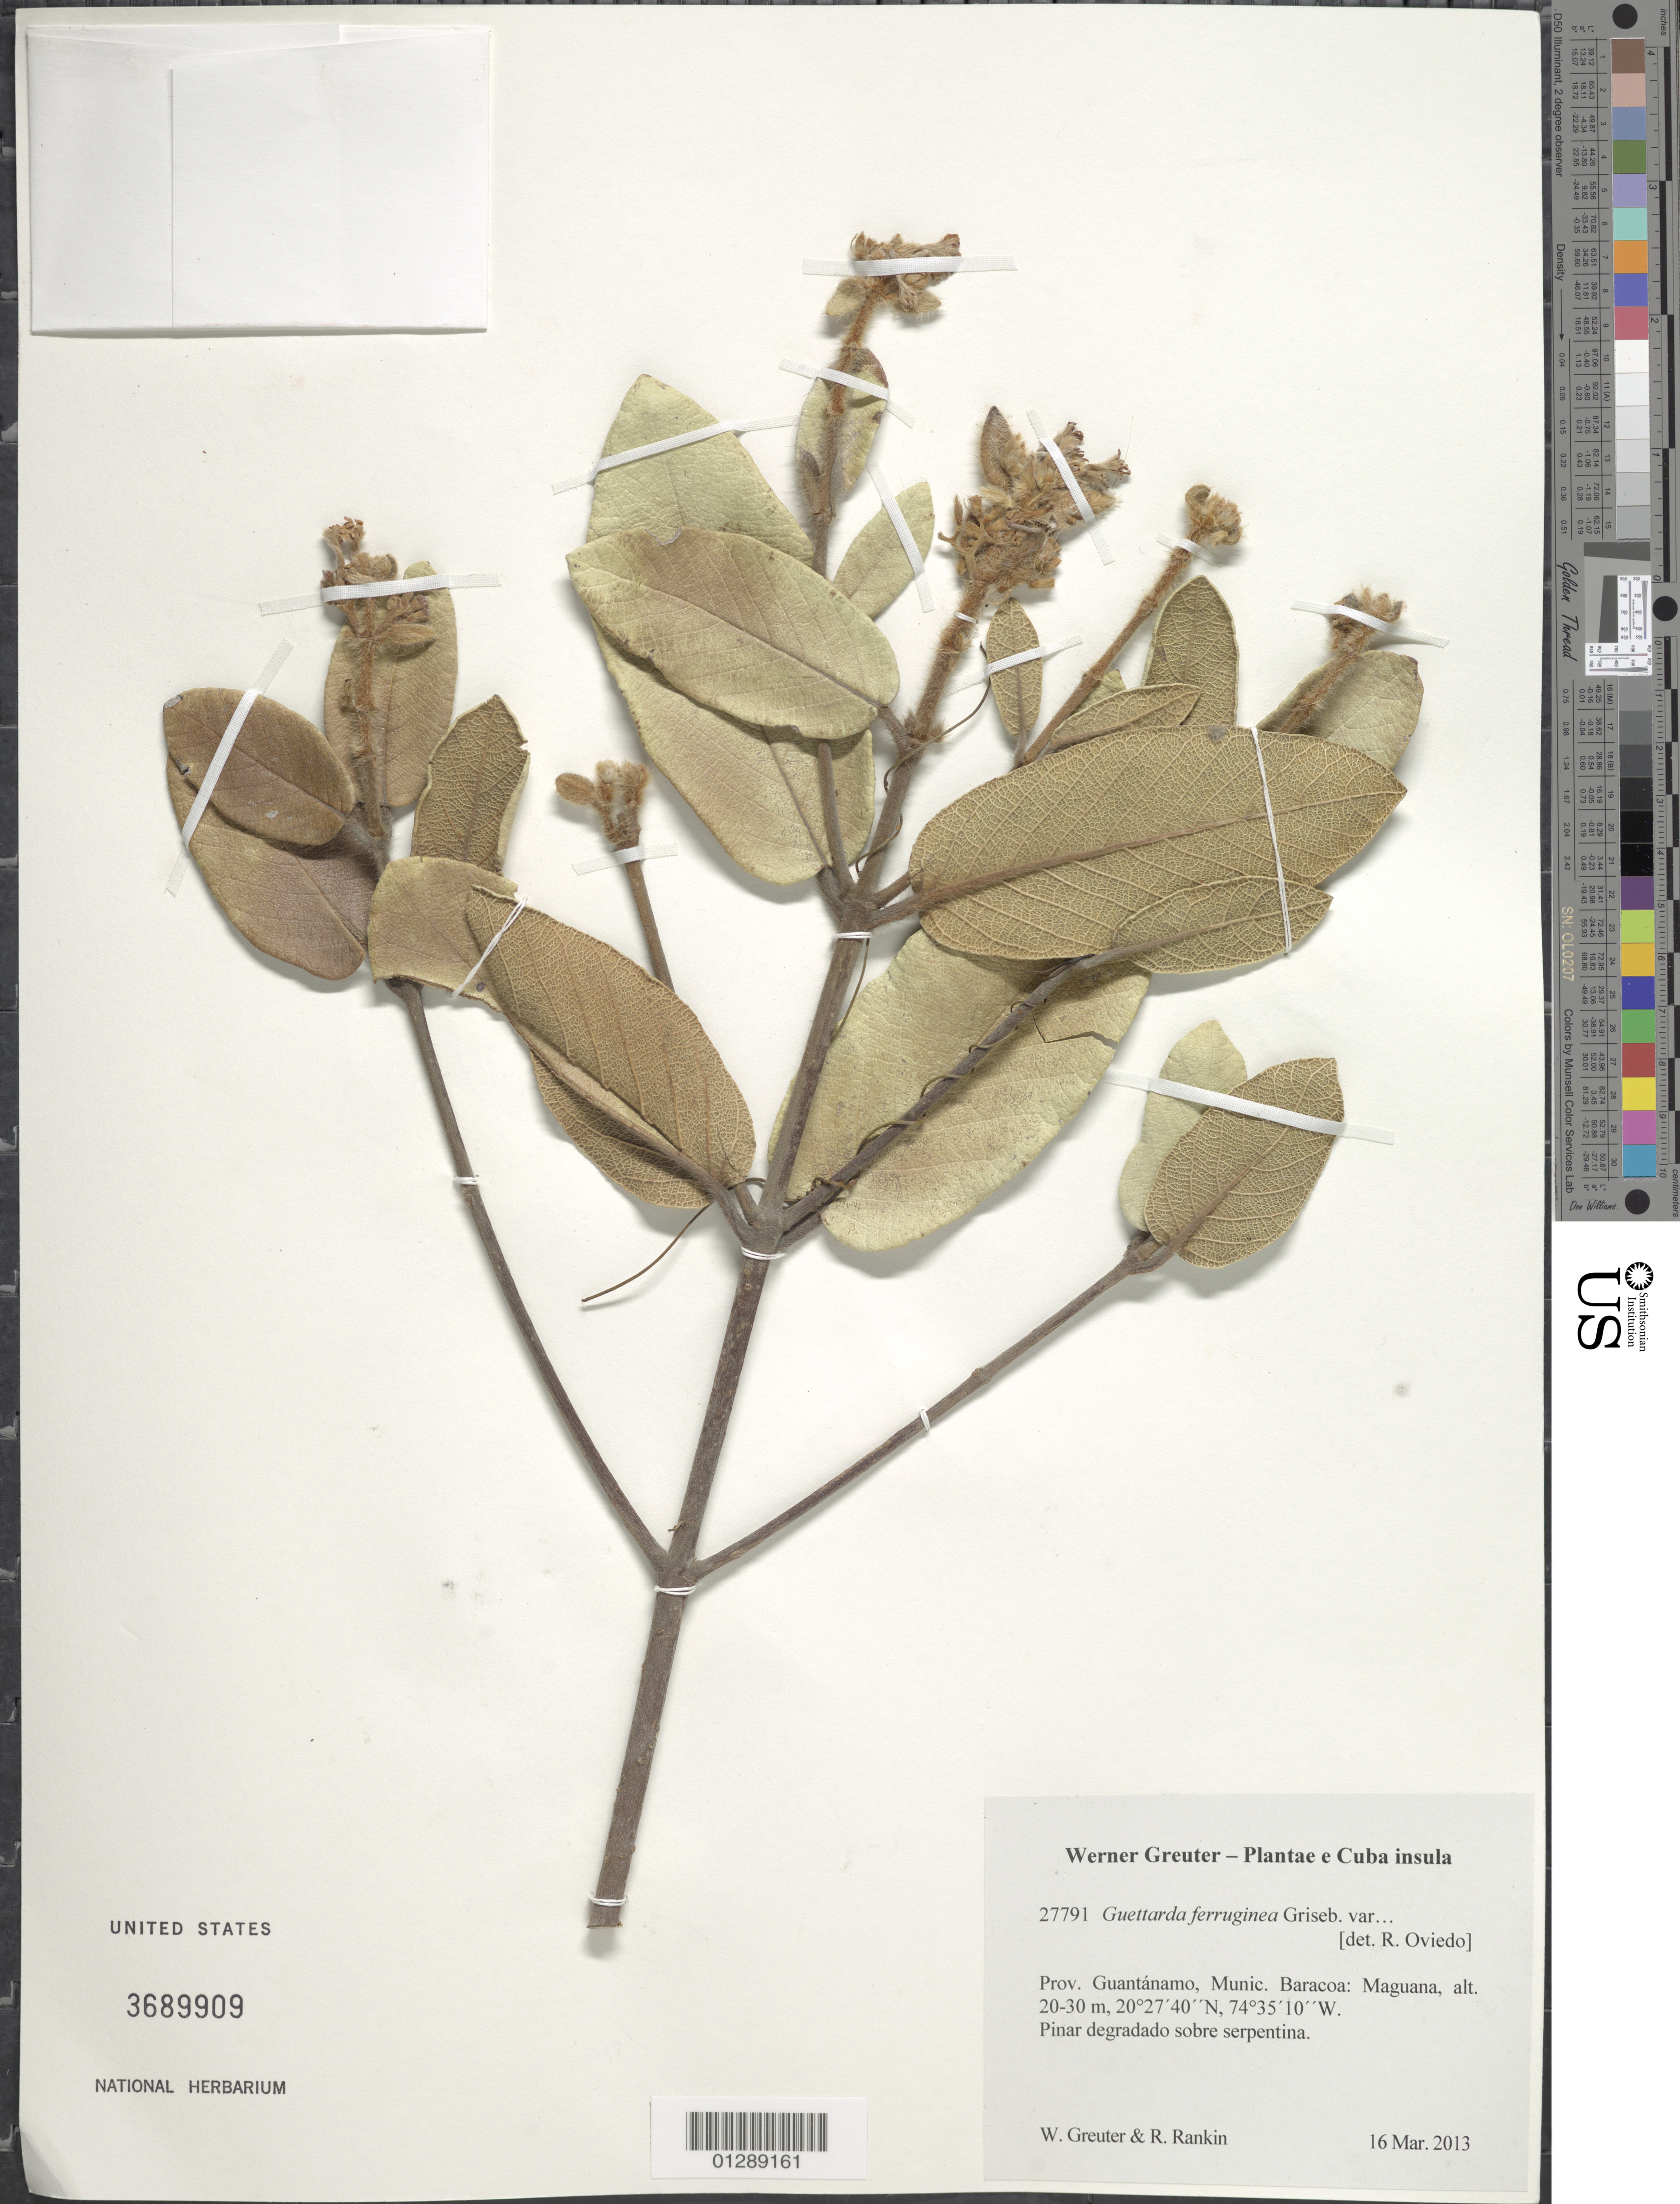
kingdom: Plantae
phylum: Tracheophyta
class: Magnoliopsida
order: Gentianales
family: Rubiaceae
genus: Guettarda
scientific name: Guettarda ferruginea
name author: Griseb.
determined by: Oviedo, R.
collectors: W. R. Greuter & R. Rankin Rodriguez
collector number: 27791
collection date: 2013-03-16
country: Cuba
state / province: Guantanamo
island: Cuba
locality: Munic. Baracoa: Maguana.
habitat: Pinar degradado sobre serpentina.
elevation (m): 20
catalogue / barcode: US 3689909